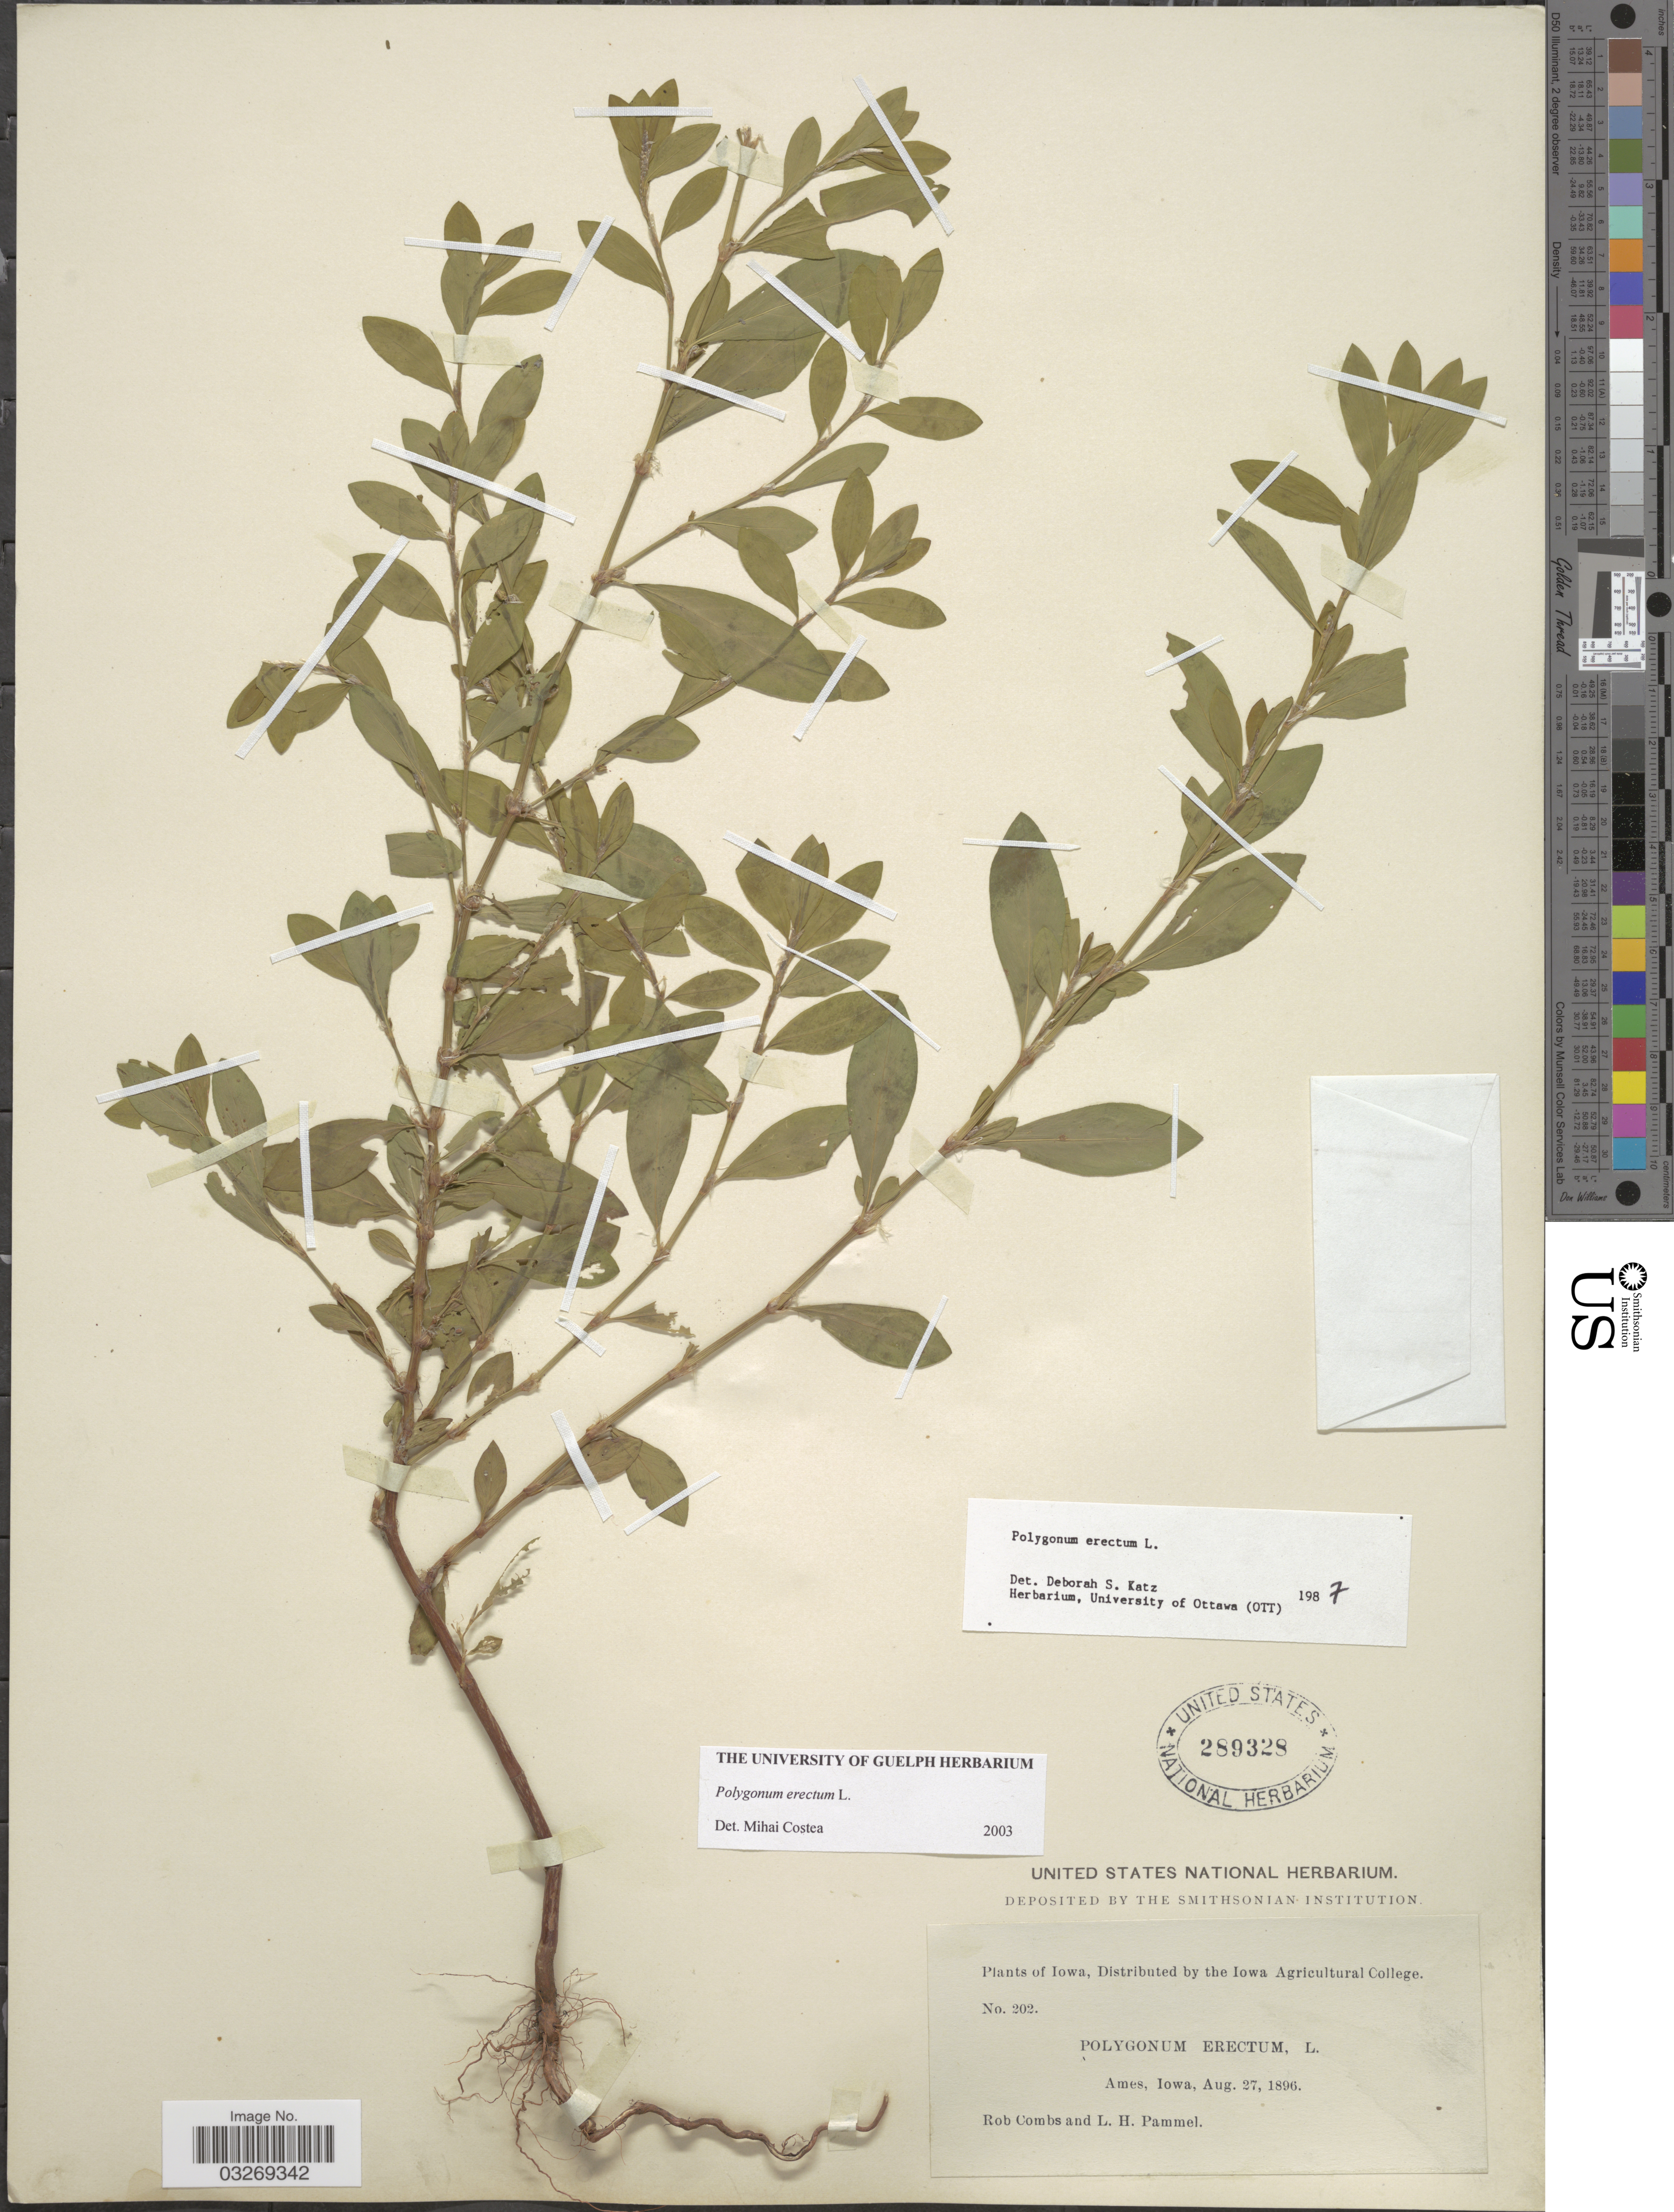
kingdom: Plantae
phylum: Tracheophyta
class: Magnoliopsida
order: Caryophyllales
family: Polygonaceae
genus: Polygonum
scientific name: Polygonum erectum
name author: L.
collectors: R. Combs & L. Pammel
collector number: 202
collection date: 1896-08-27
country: United States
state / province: Iowa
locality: Ames.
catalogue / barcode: US 289328